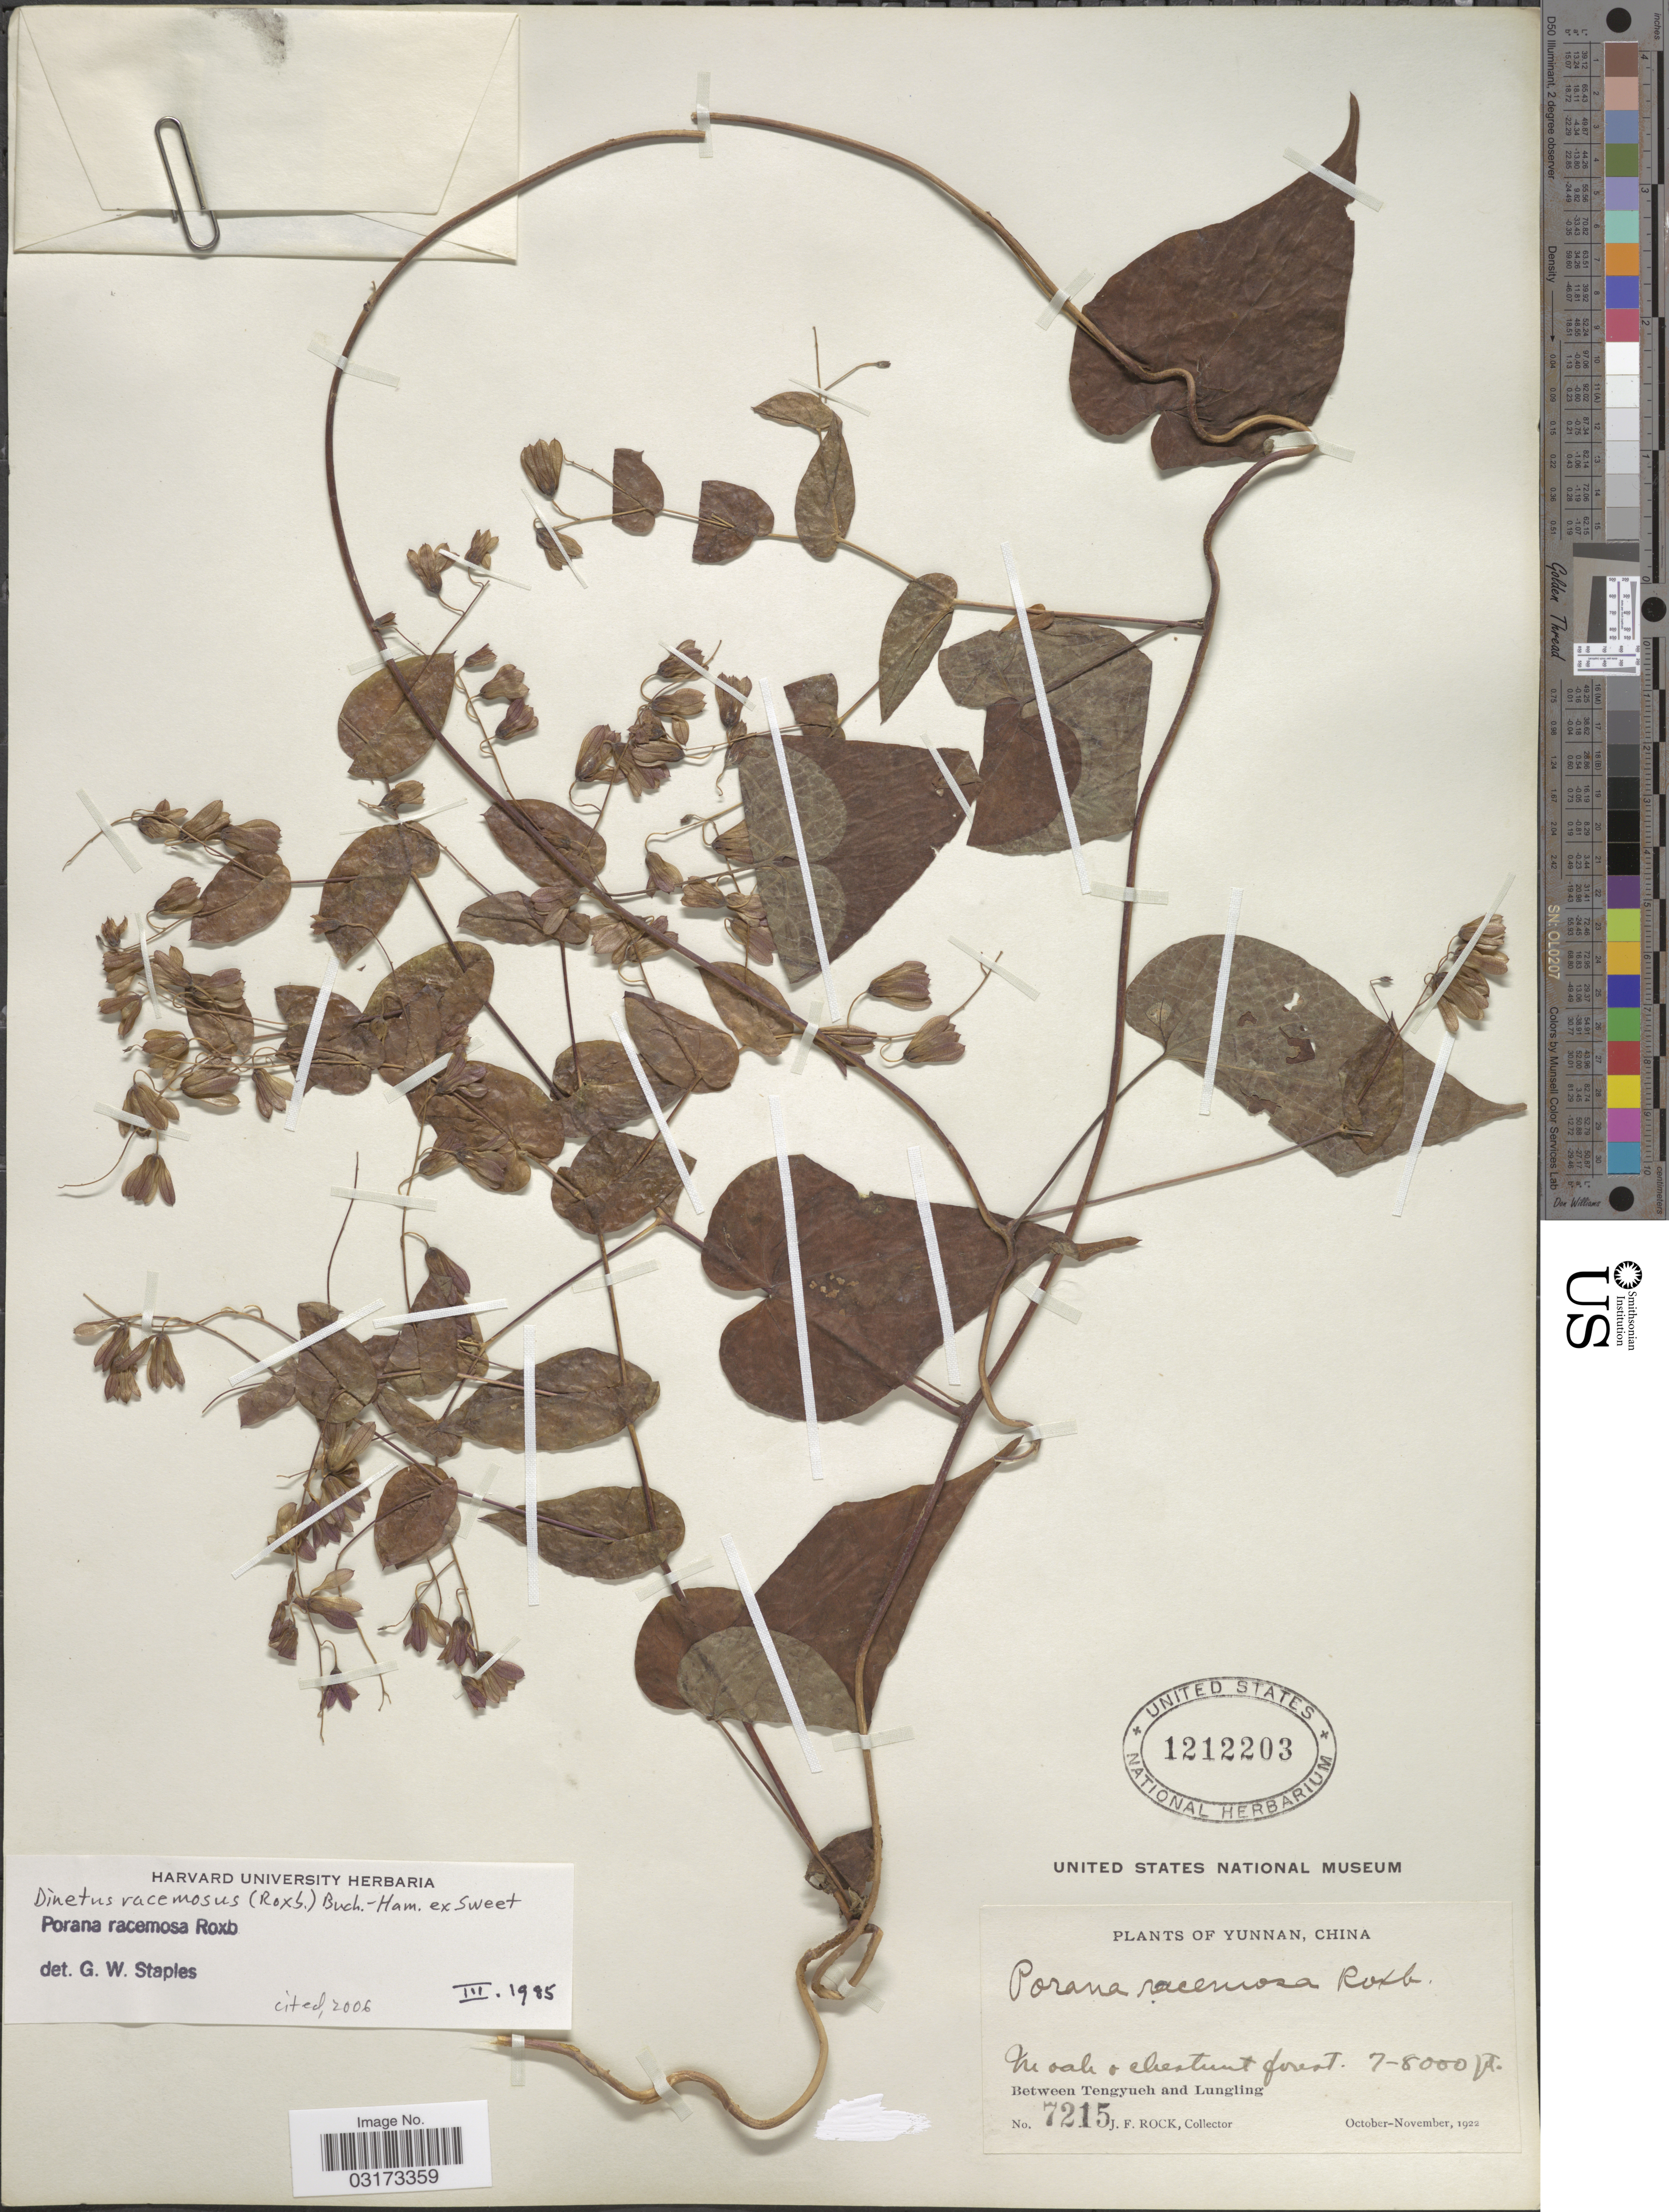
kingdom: Plantae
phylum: Tracheophyta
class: Magnoliopsida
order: Solanales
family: Convolvulaceae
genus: Dinetus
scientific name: Dinetus racemosus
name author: (Roxb.) Sweet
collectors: J. Rock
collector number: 7215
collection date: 1922-10/1922-11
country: China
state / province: Yunnan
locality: Between Tengyueh and Lungling.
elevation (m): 2134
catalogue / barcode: US 1212203